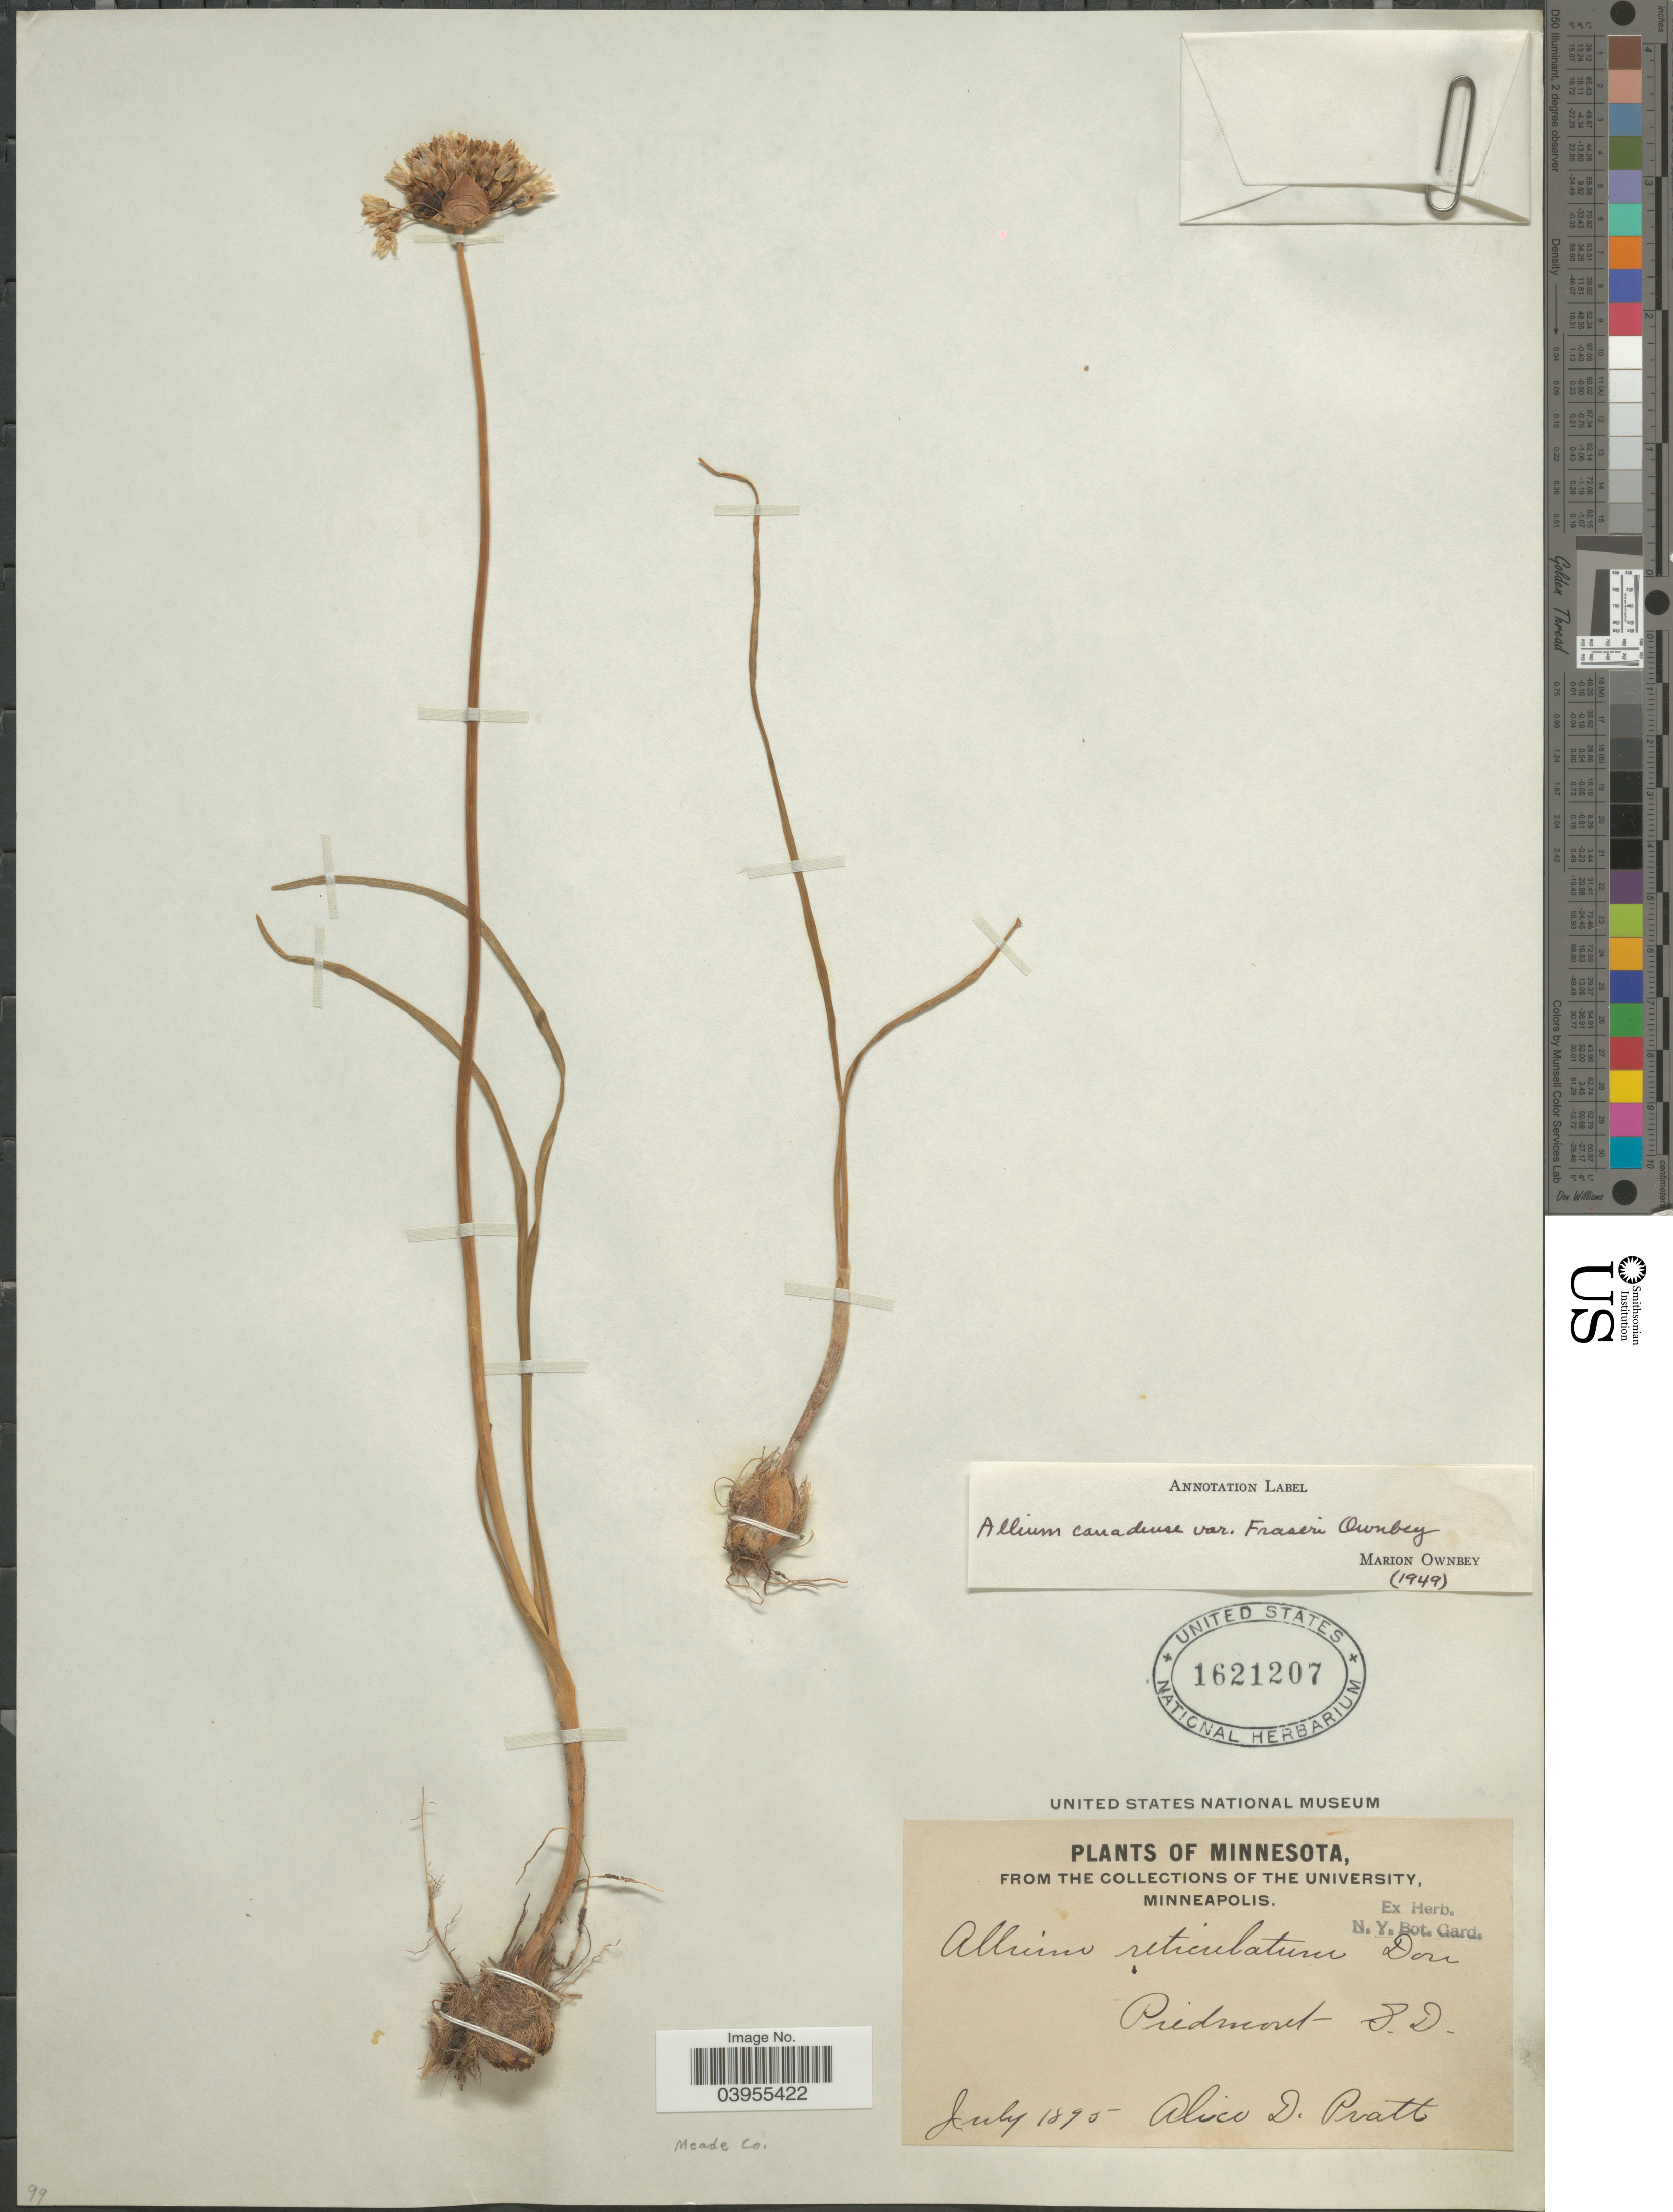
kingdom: Plantae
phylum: Tracheophyta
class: Liliopsida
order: Asparagales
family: Amaryllidaceae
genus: Allium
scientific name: Allium canadense var. fraseri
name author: Ownbey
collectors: A. Pratt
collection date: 1895-07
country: United States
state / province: South Dakota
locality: Piedmont. Meade Co.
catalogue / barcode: US 1621207